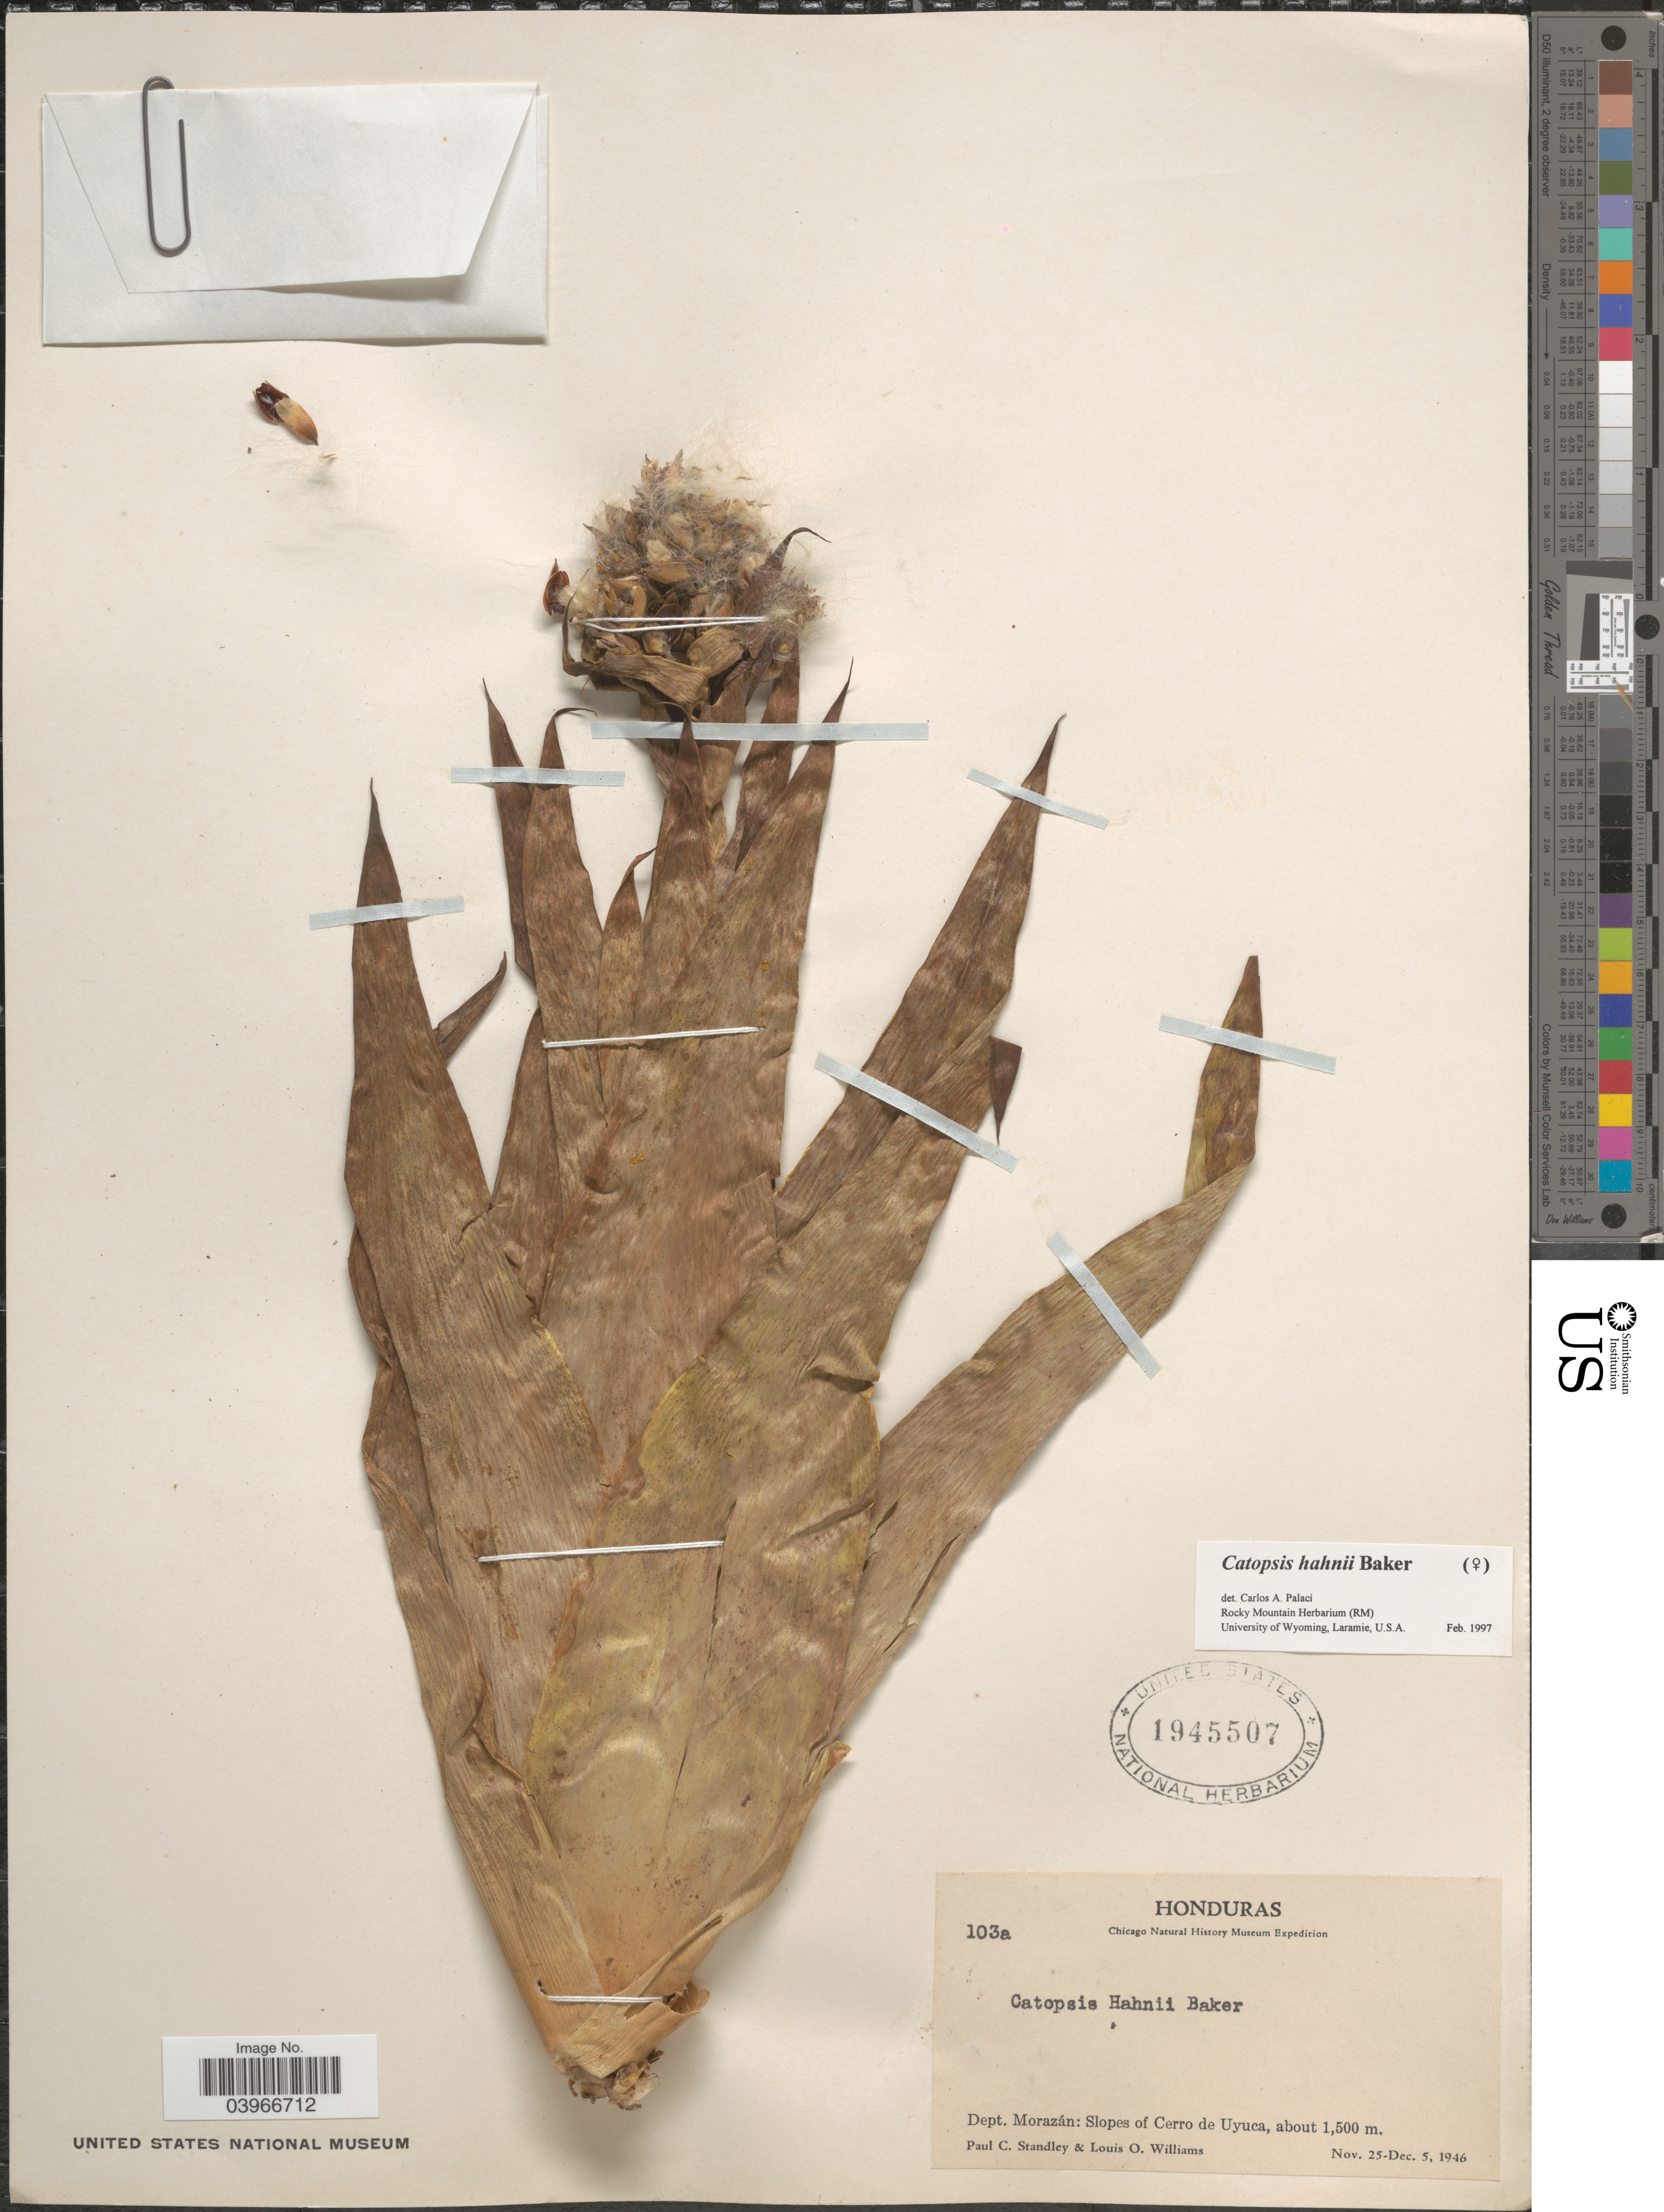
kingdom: Plantae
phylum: Tracheophyta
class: Liliopsida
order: Poales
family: Bromeliaceae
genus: Catopsis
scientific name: Catopsis hahnii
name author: Baker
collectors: P. C. Standley & L. O. Williams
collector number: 103a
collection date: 1946-11-25/1946-12-05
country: Honduras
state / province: Fco. Morazán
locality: Dept. Morazán: Slopes of Cerro de Uyuca.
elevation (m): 1500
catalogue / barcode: US 1945507